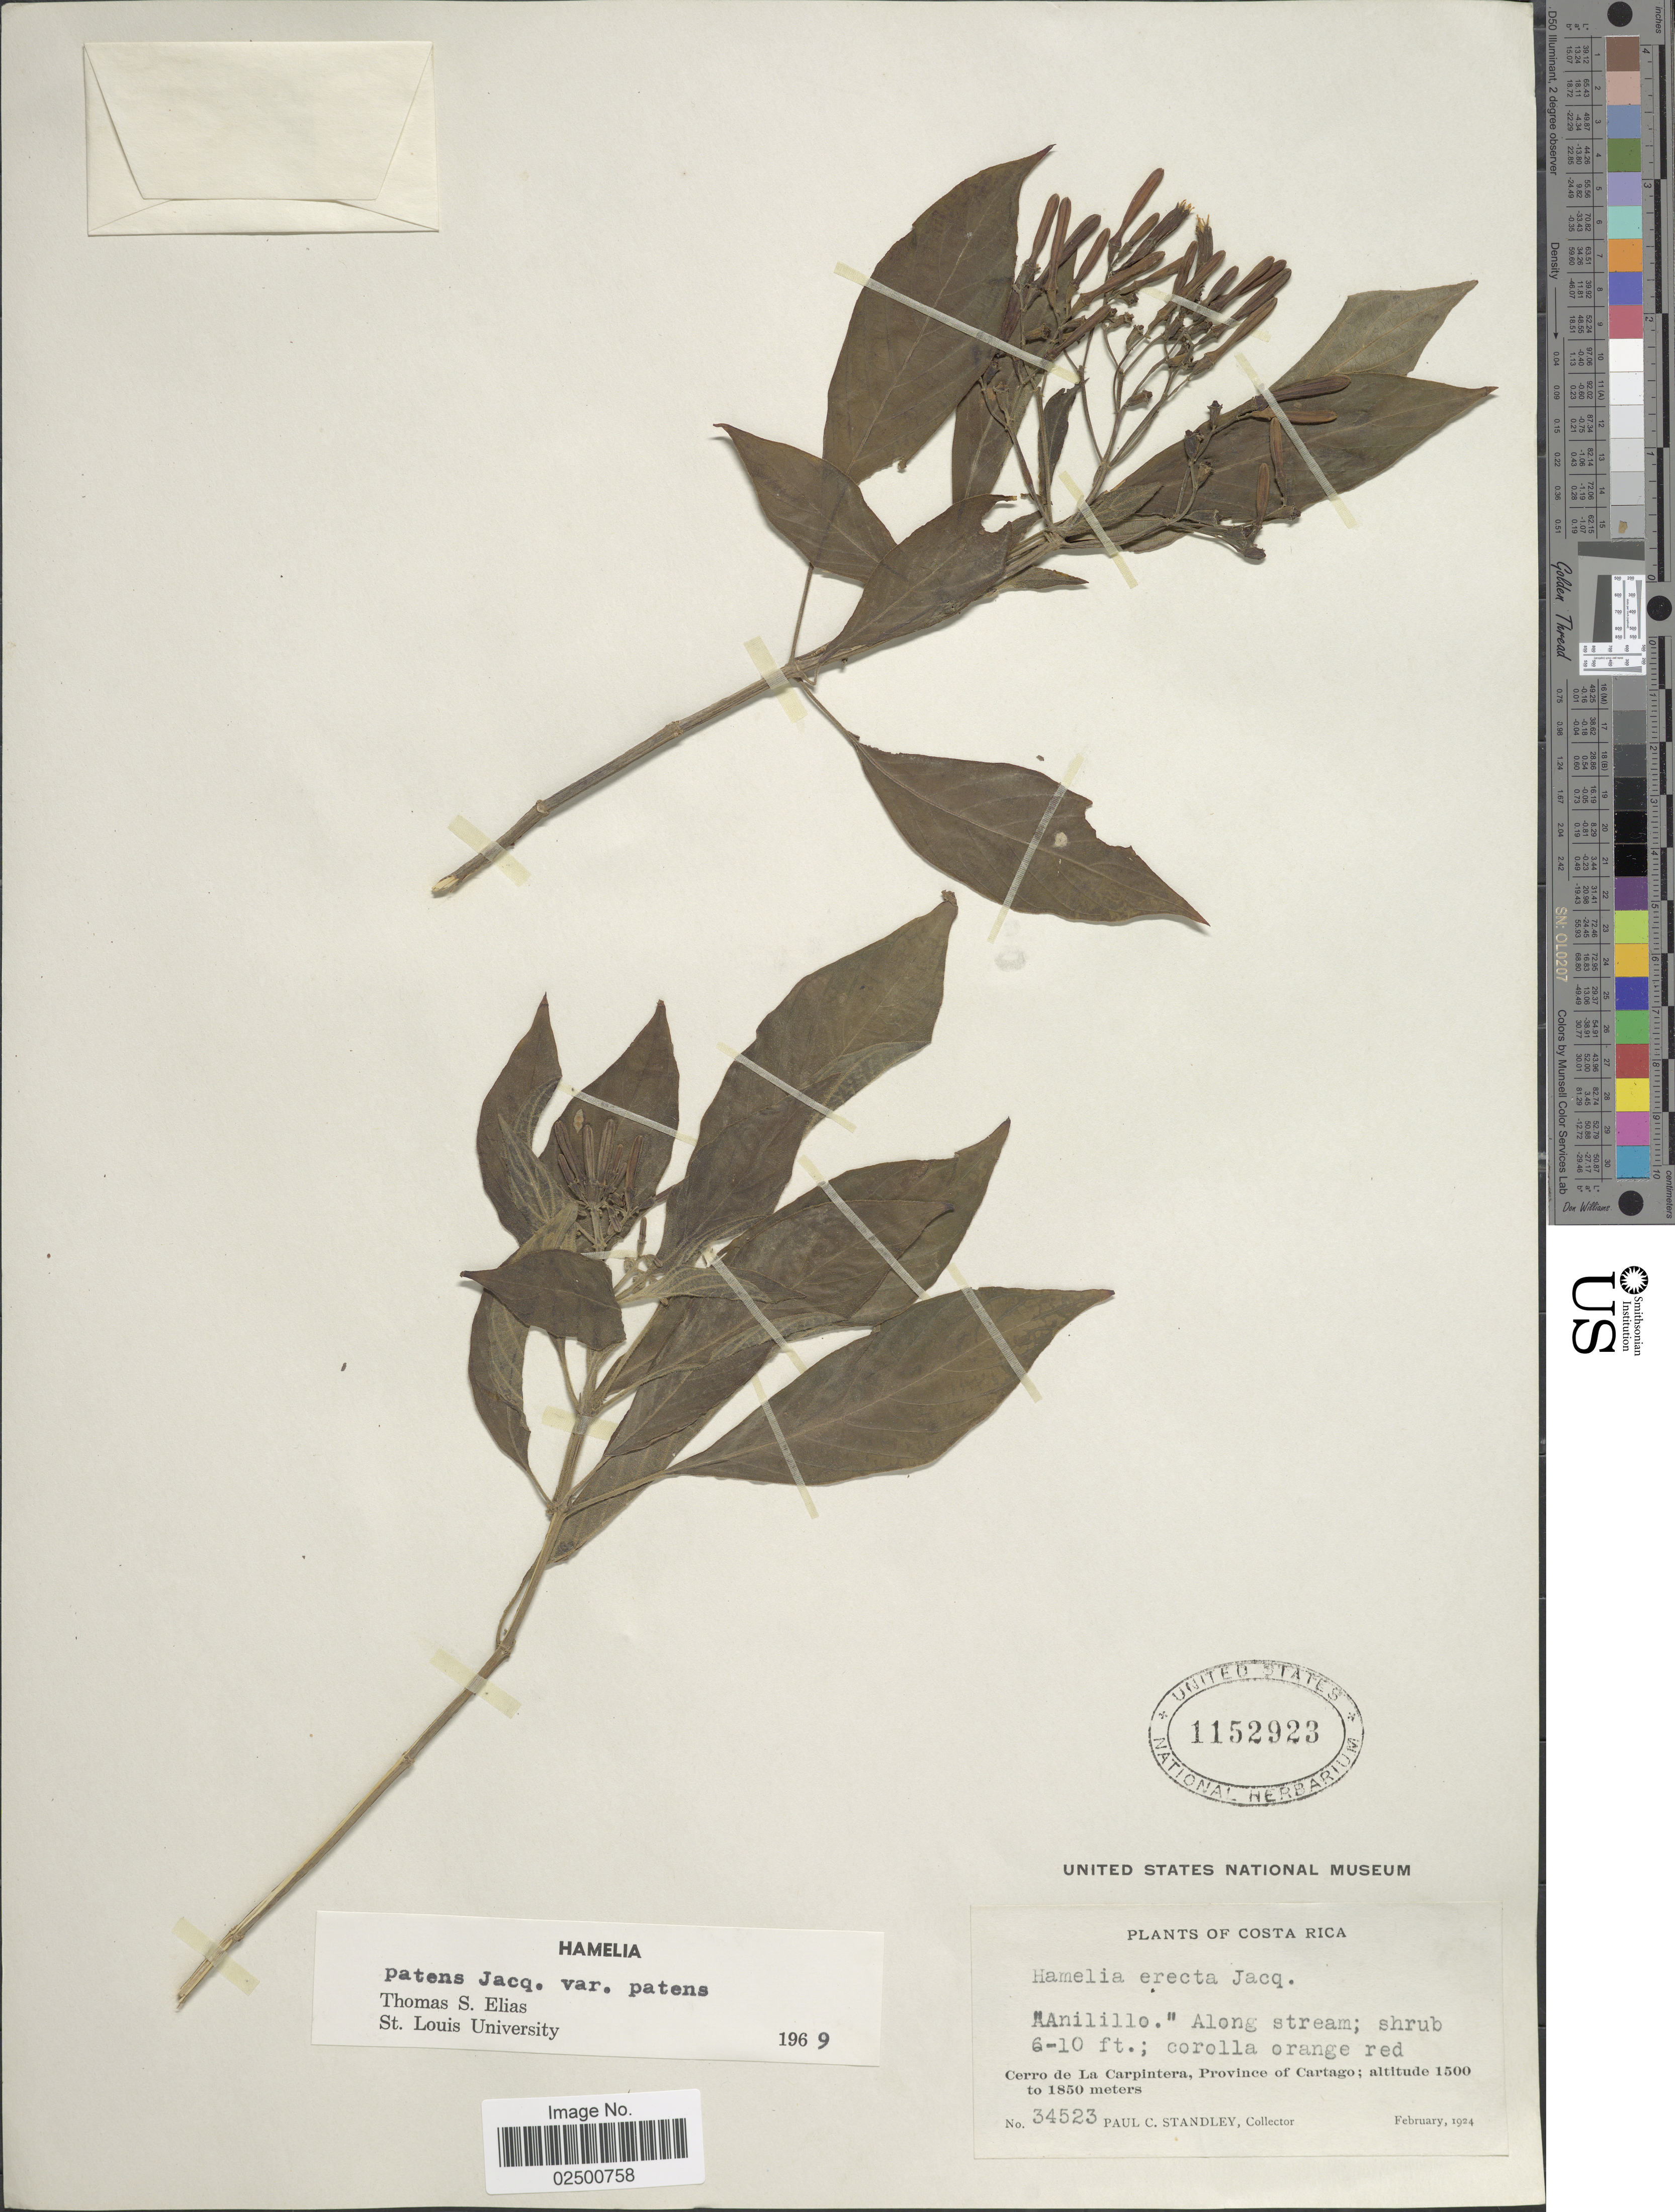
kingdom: Plantae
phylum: Tracheophyta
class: Magnoliopsida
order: Gentianales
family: Rubiaceae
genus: Hamelia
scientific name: Hamelia patens var. patens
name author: Jacq.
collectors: P. C. Standley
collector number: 34523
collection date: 1924-02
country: Costa Rica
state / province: Cartago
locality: Cerro de La Carpintera, Province of Cartago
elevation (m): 1500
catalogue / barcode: US 1152923